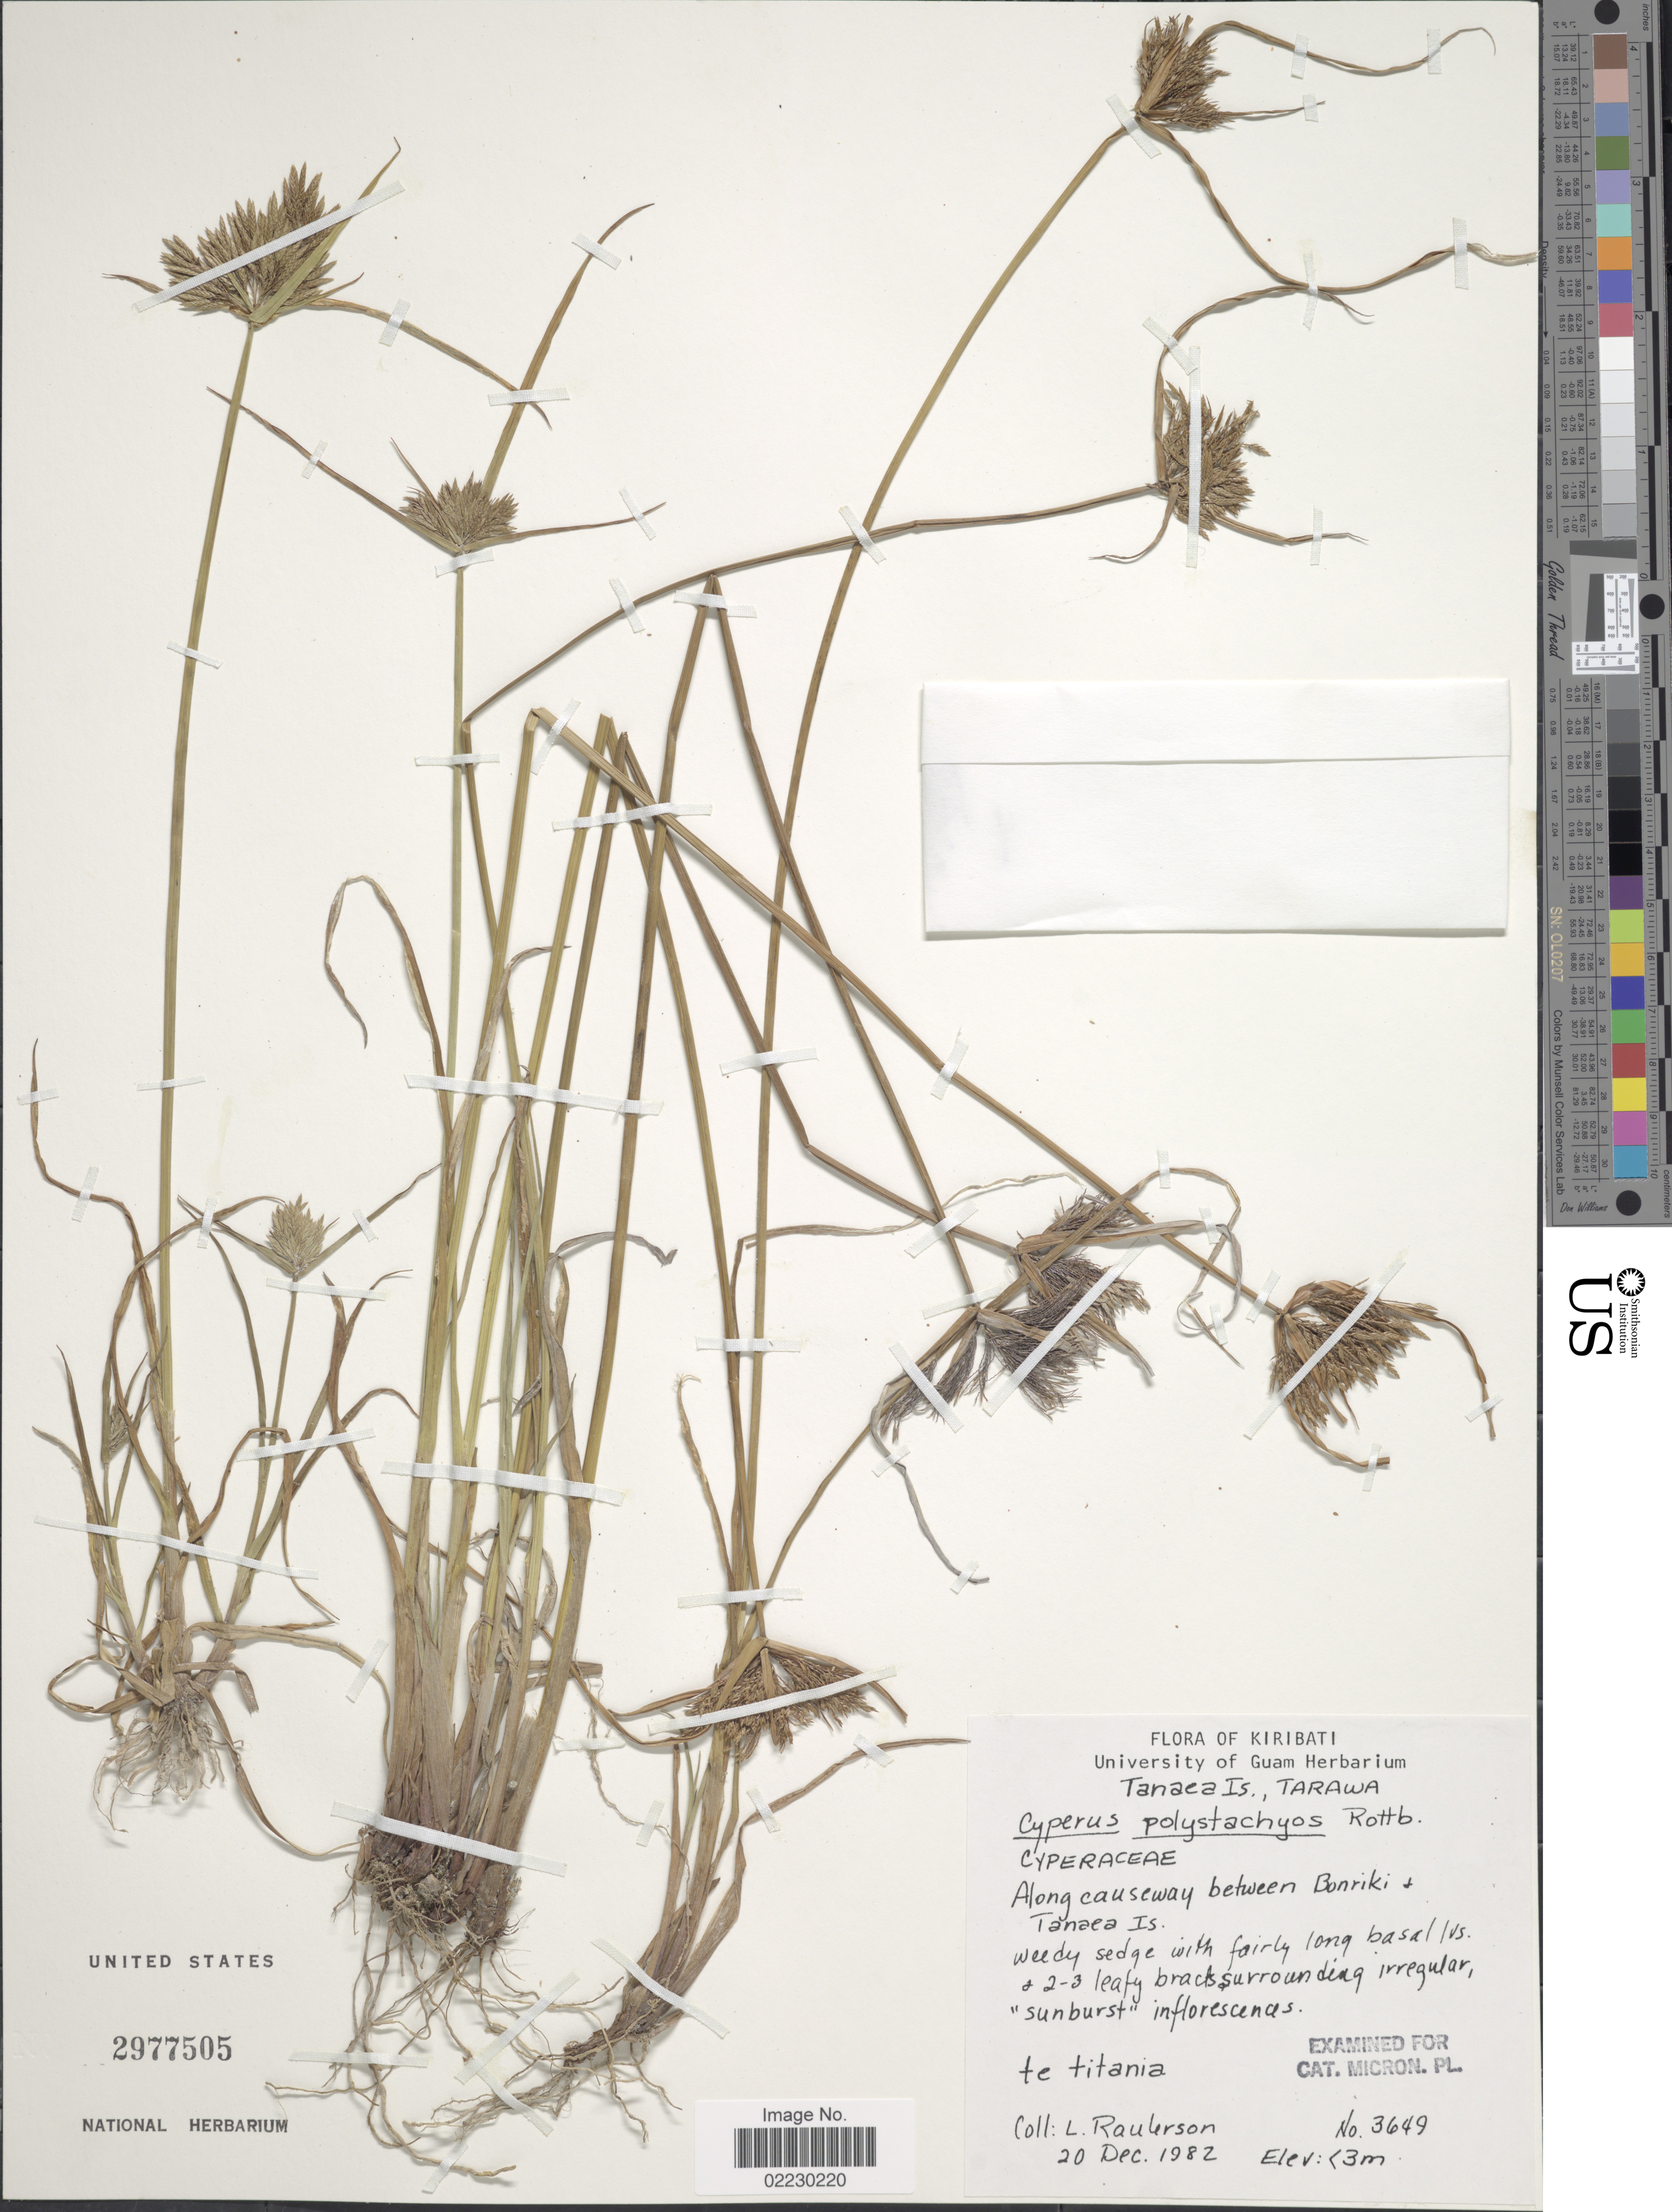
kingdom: Plantae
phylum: Tracheophyta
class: Liliopsida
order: Poales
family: Cyperaceae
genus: Cyperus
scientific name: Cyperus polystachyos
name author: Rottb.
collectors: L. Raulerson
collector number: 3649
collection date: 1982-12-20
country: Kiribati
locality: Tanaea Is., along causeway between Bonriki + Tanaea Is.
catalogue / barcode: US 2977505